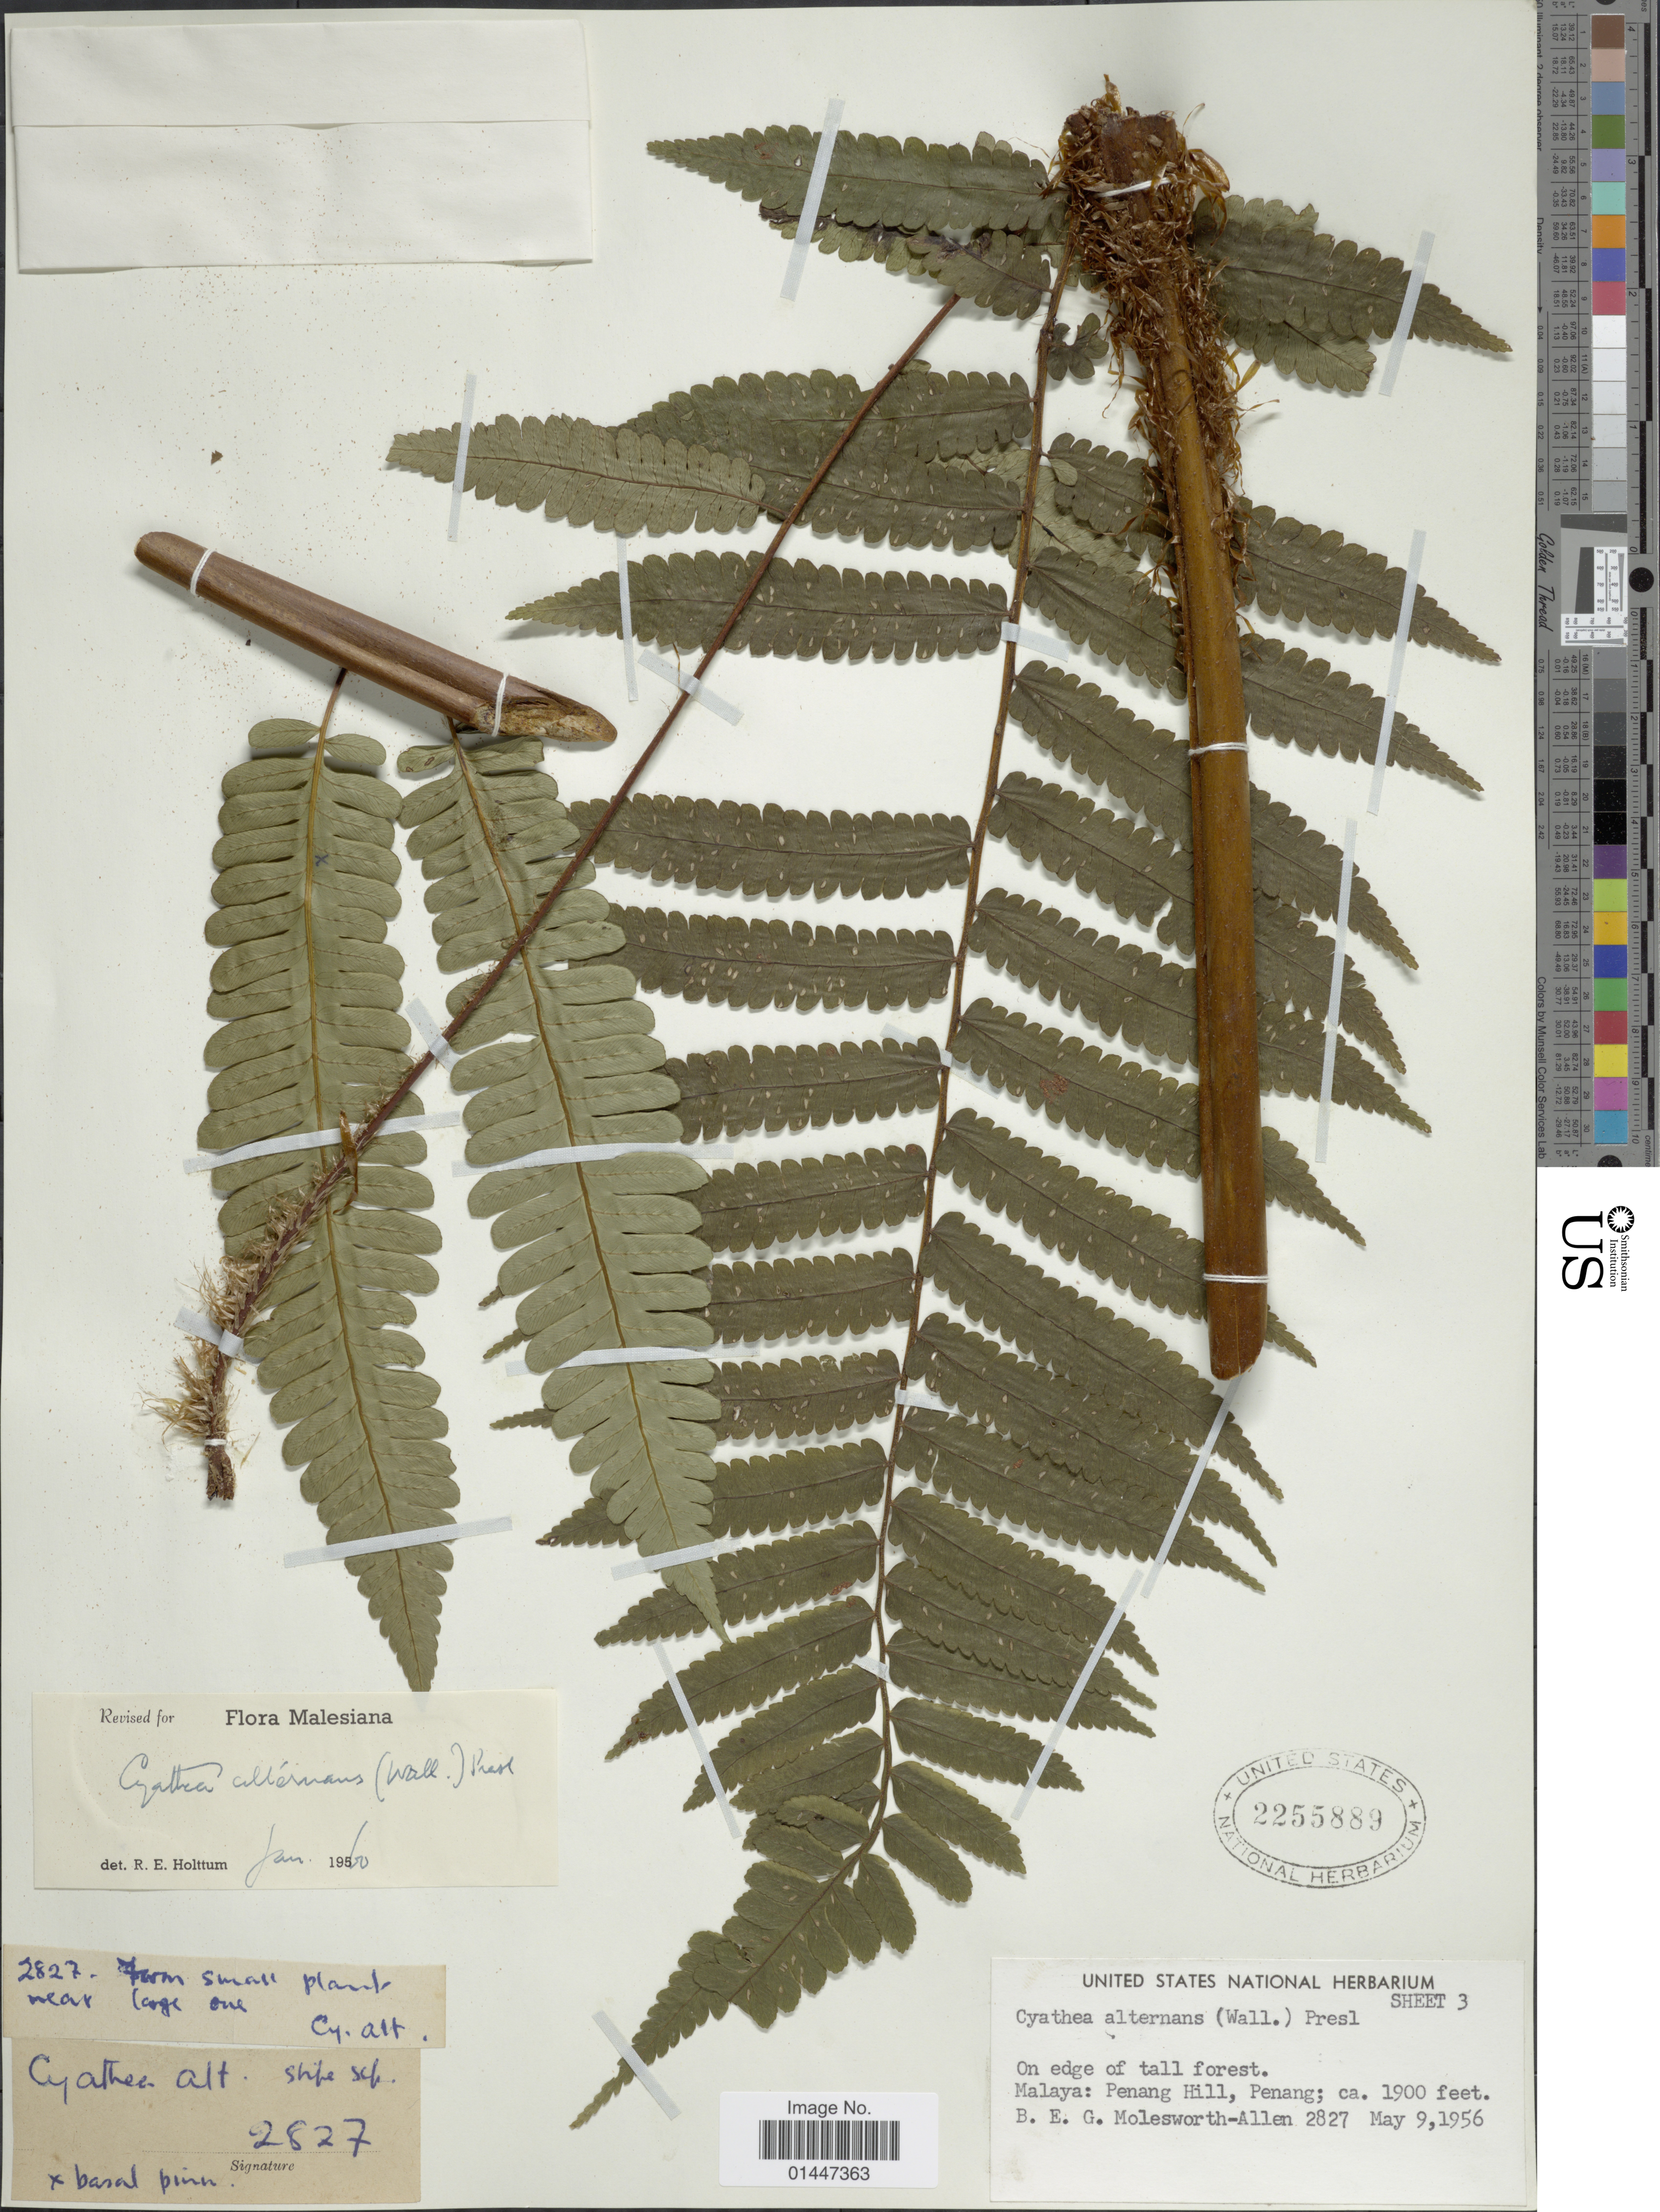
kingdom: Plantae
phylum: Tracheophyta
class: Polypodiopsida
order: Cyatheales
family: Cyatheaceae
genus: Sphaeropteris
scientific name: Sphaeropteris alternans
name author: (Wall. ex Hook.) R.M. Tryon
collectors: B. E. G. Molesworth-Allen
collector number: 2827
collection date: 1956-05-09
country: Malaysia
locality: Malaya: Penang Hill, Penang. On edge of tall forest.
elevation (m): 579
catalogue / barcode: US 2255889